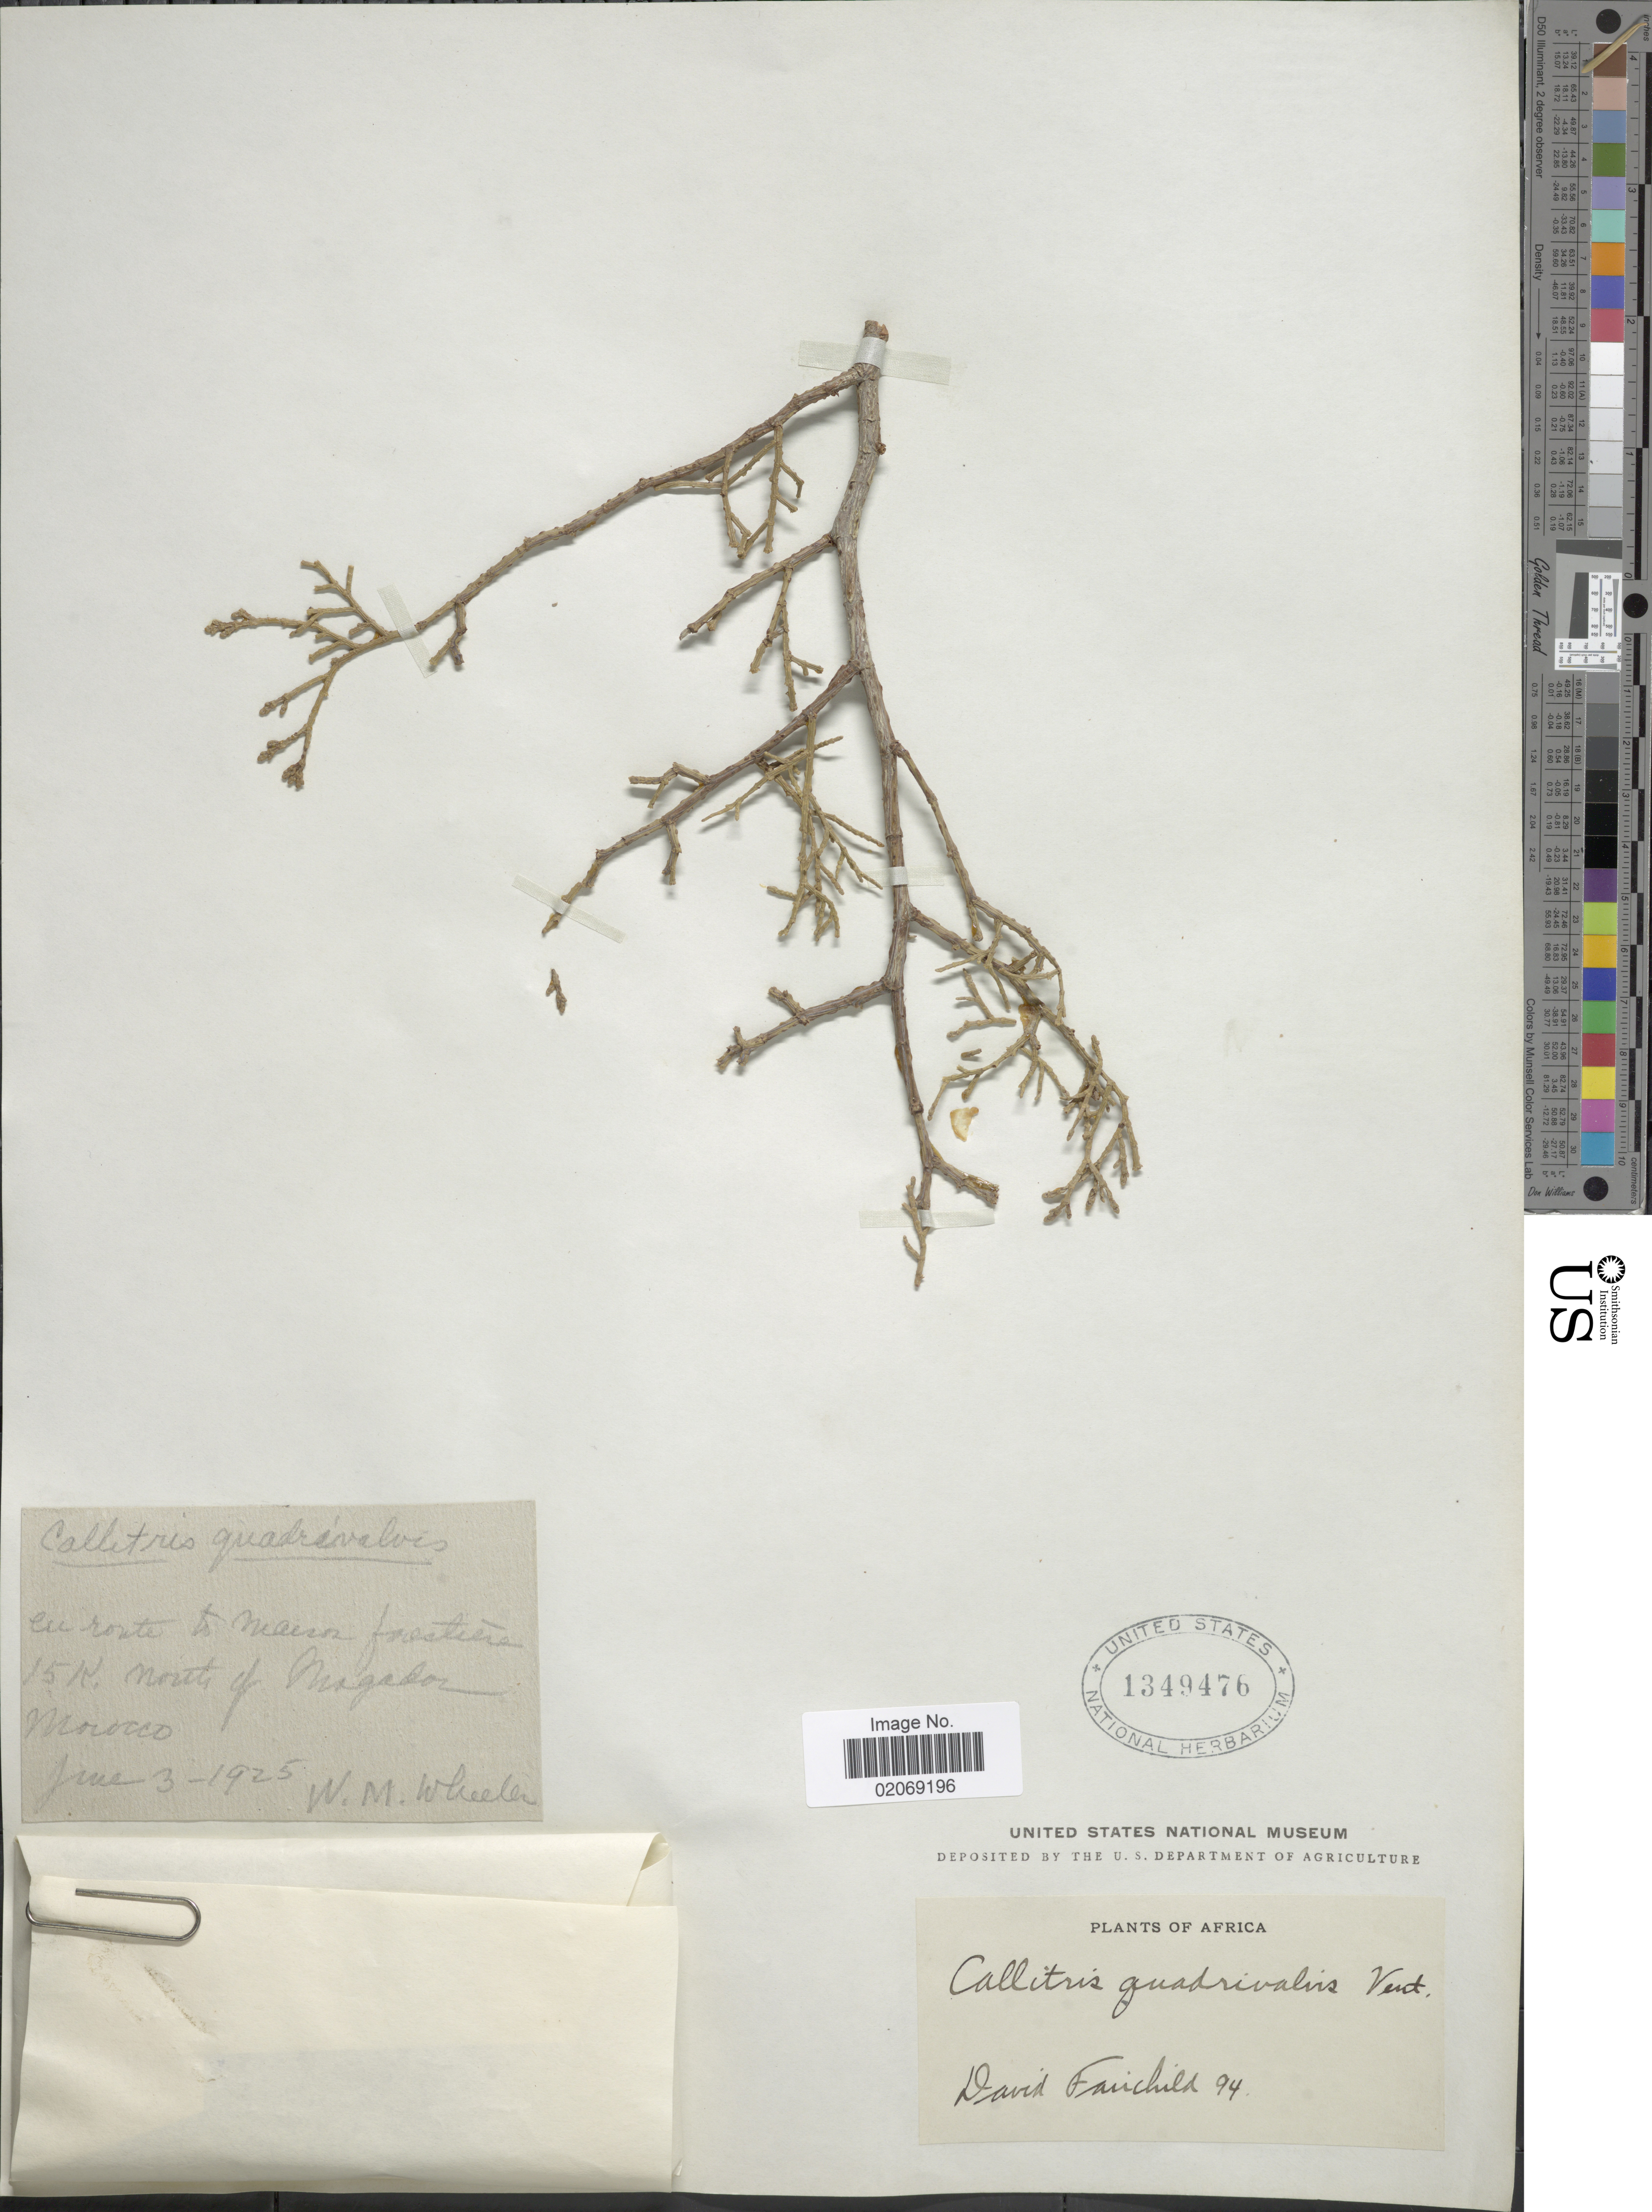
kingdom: Plantae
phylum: Tracheophyta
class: Pinopsida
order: Pinales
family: Cupressaceae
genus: Tetraclinis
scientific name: Tetraclinis articulata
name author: (Vahl) Mast.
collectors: W. Wheeler & D. Fairchild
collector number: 94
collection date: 1925-06-03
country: Morocco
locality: Africa, 15 K. north of Mogador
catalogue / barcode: US 1349476